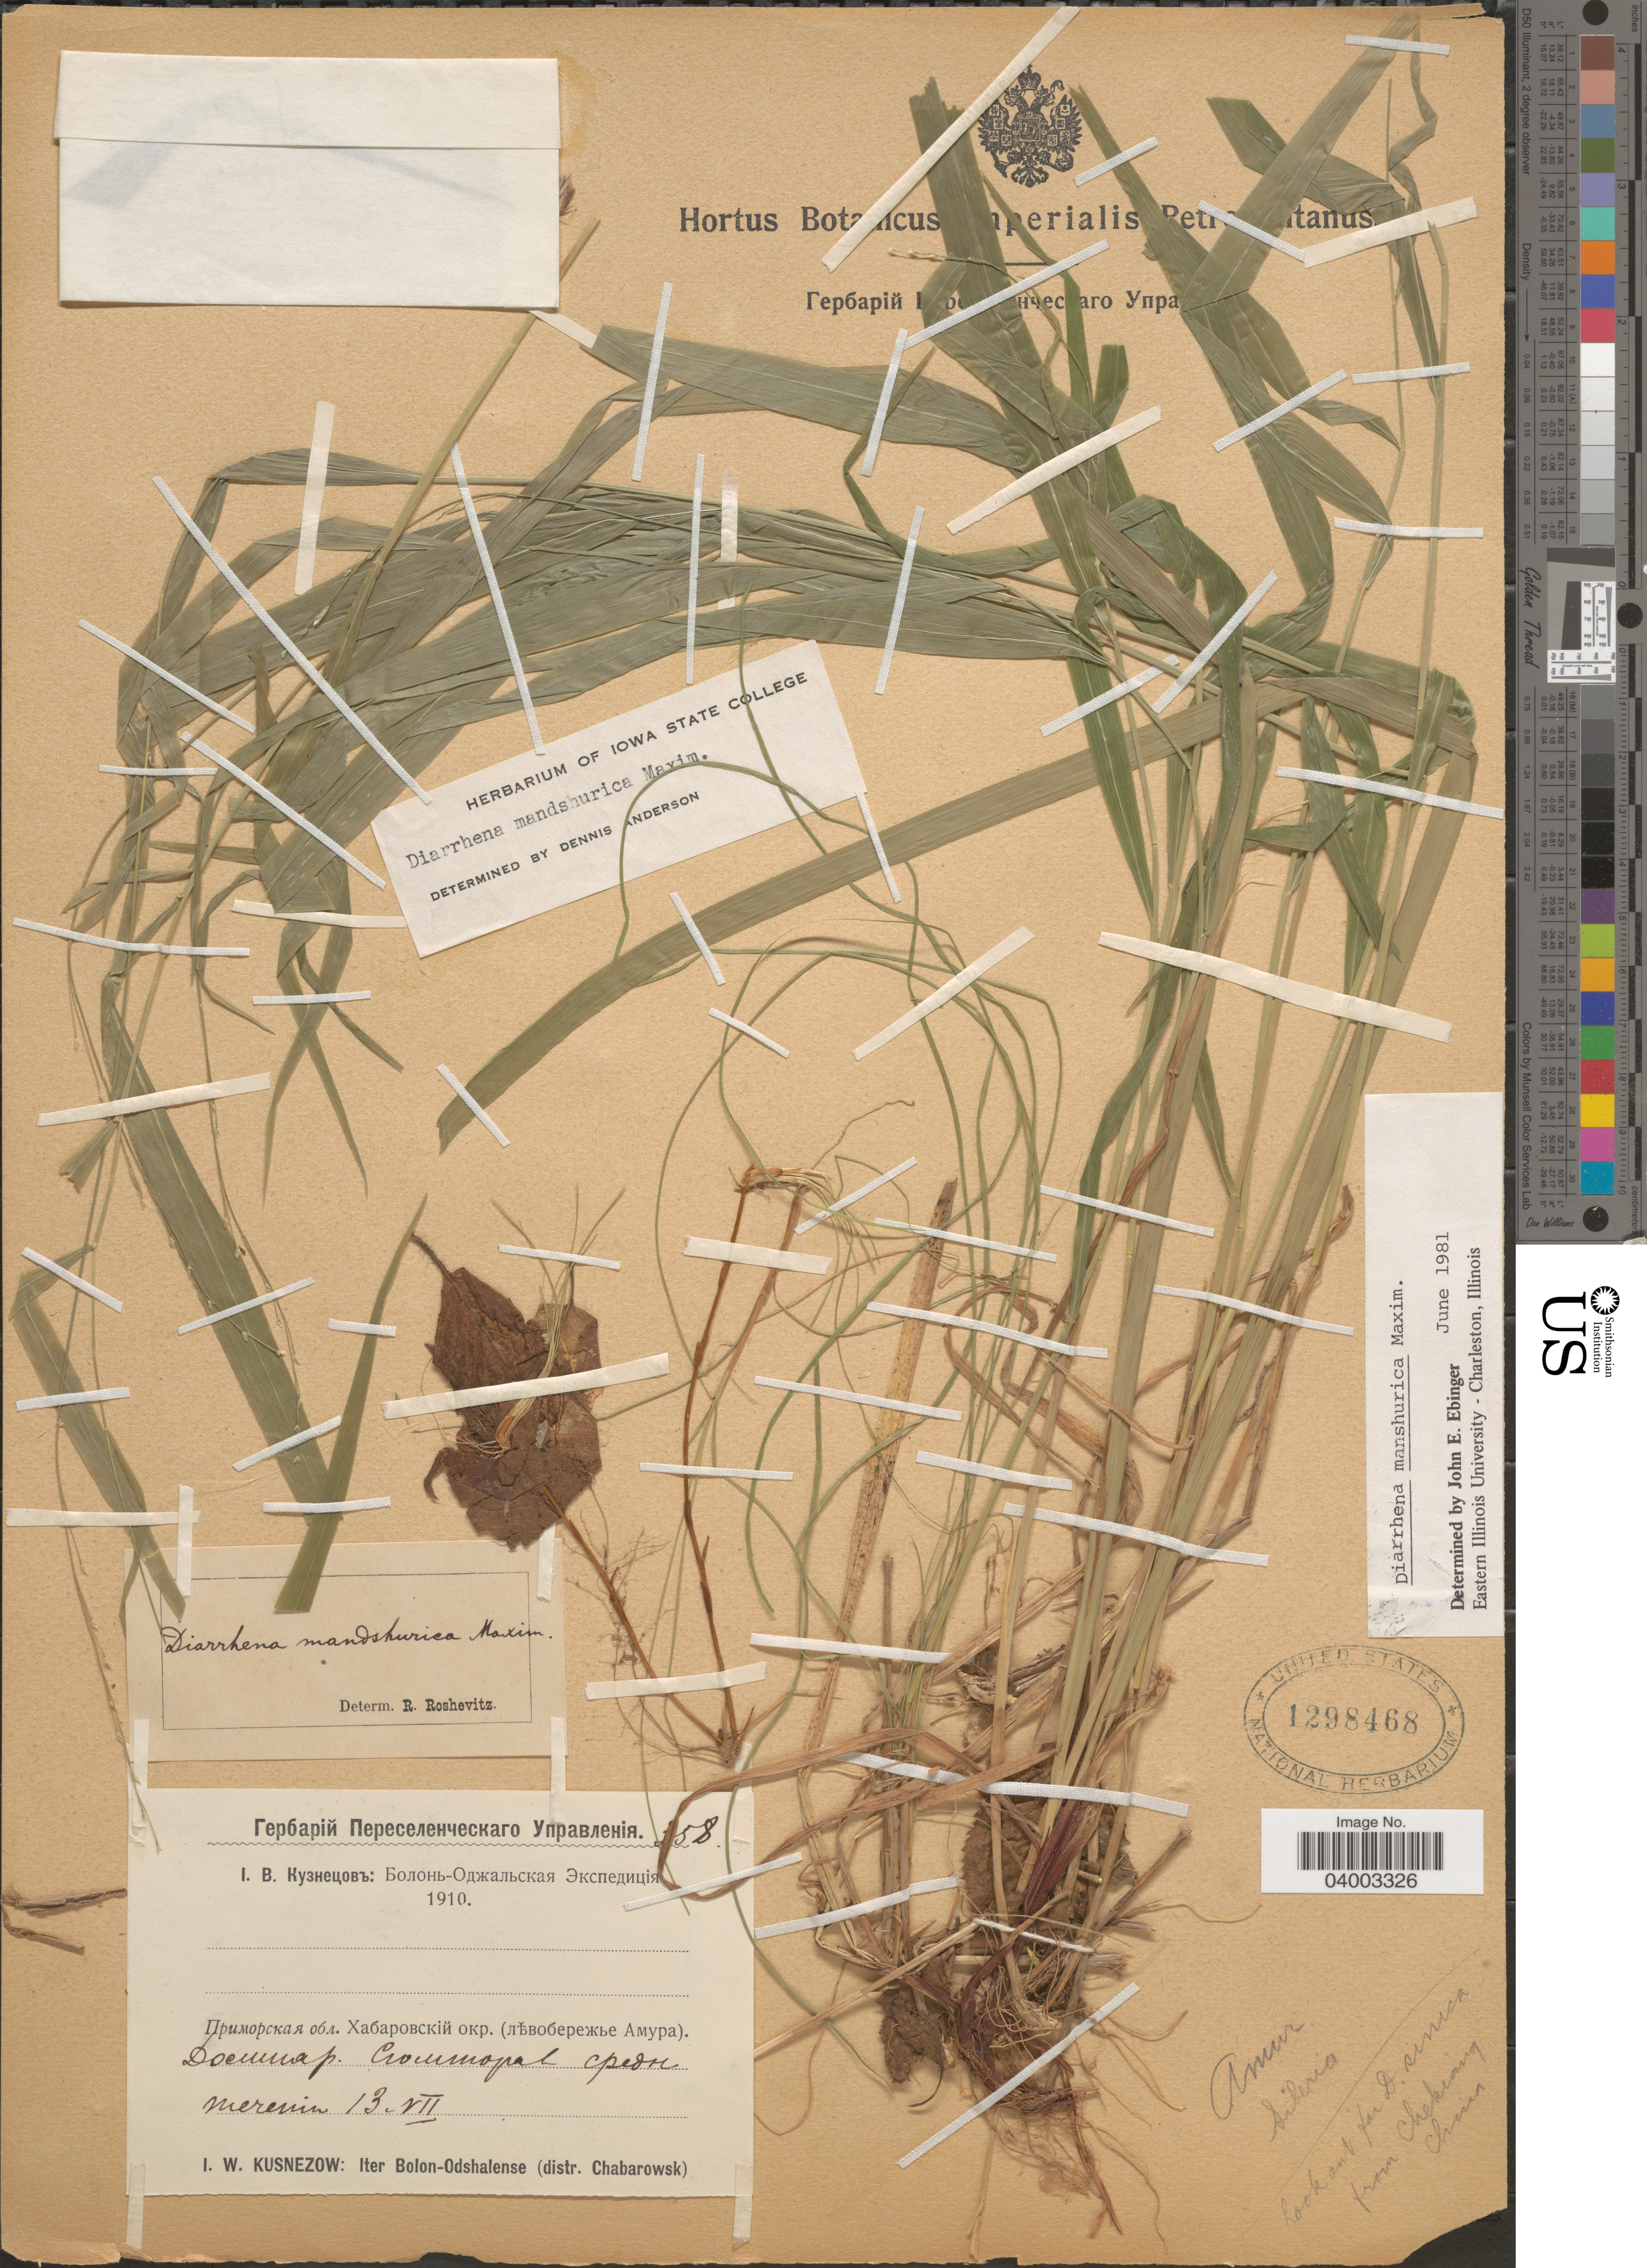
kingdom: Plantae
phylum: Tracheophyta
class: Liliopsida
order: Poales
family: Poaceae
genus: Diarrhena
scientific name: Diarrhena japonica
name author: Franch. & Sav.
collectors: I. Kusnezow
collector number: !58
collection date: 1910-07-13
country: Russian Federation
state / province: Amur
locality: Iter Bolon-Odshalense (distr. Chabarowsk). Siberia.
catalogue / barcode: US 1298468